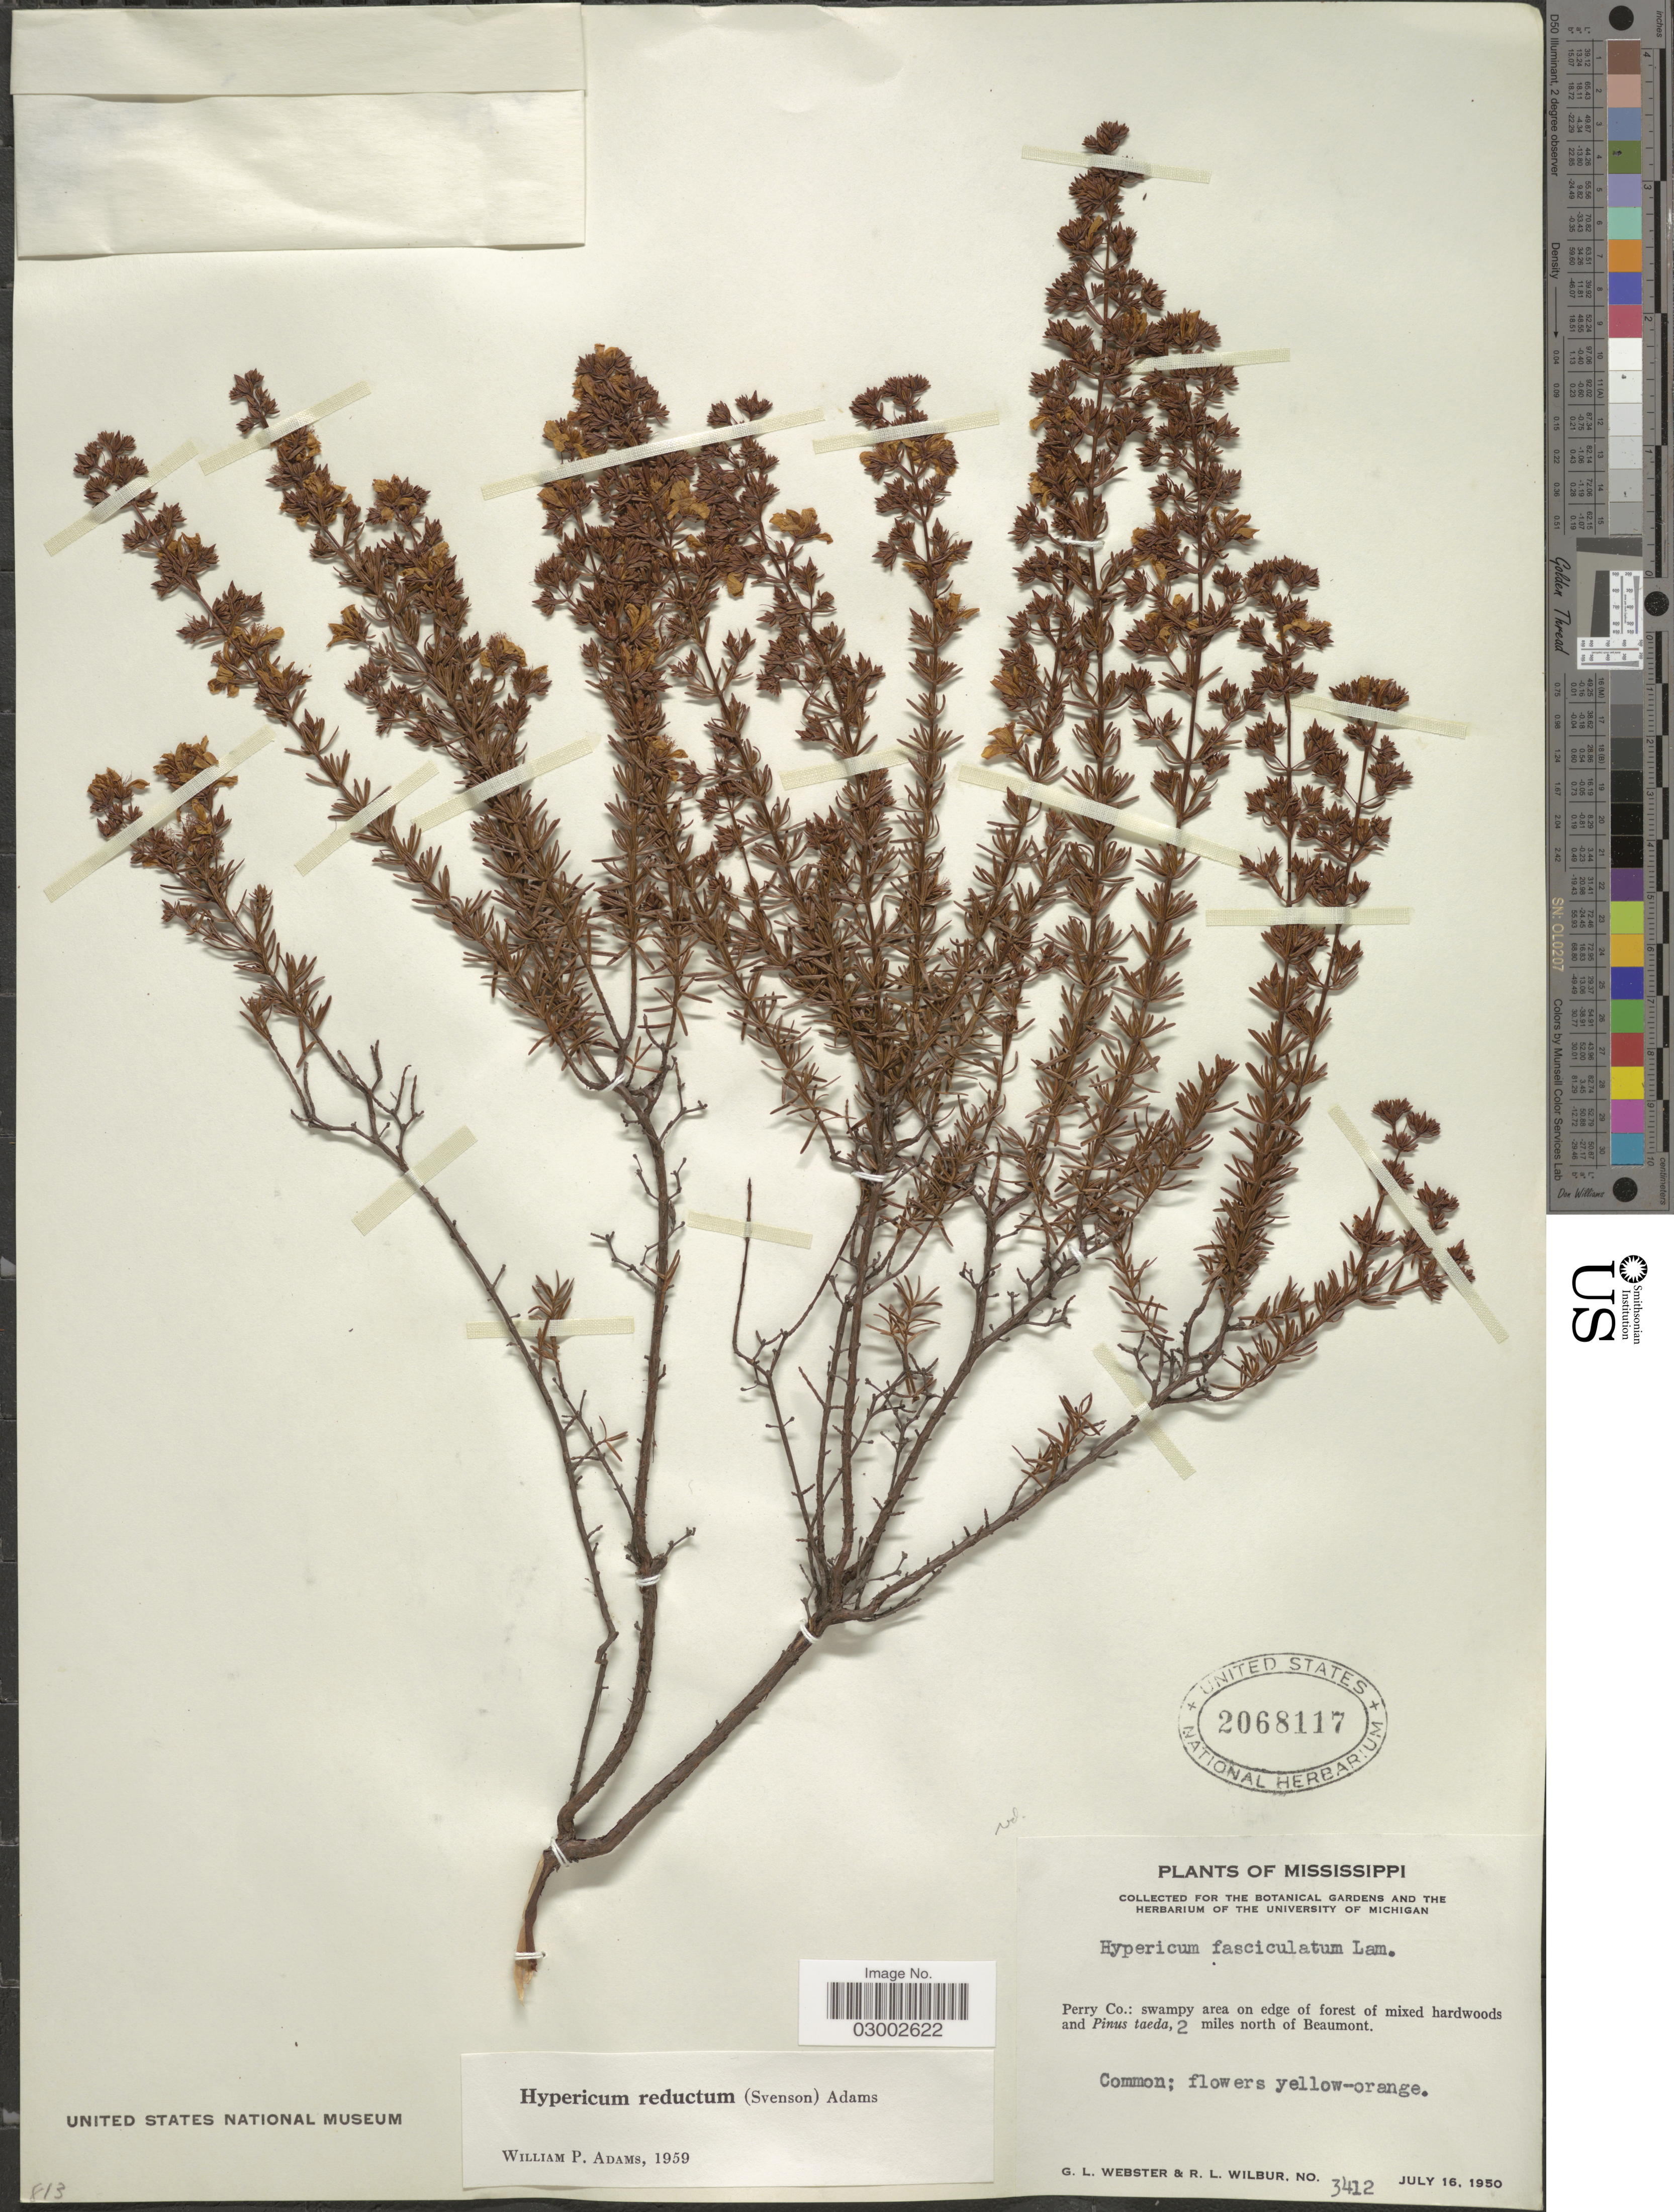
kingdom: Plantae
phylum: Tracheophyta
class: Magnoliopsida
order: Malpighiales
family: Hypericaceae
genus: Hypericum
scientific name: Hypericum brachyphyllum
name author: (Spach) Steud.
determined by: Strong, Mark T., (BOT), Smithsonian Institution - National Museum of Natural History (UNITED STATES)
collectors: G. L. Webster & R. L. Wilbur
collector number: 3412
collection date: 1950-07-16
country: United States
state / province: Mississippi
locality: Perry Co.: 2 miles north of Beaumont.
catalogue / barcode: US 2068117